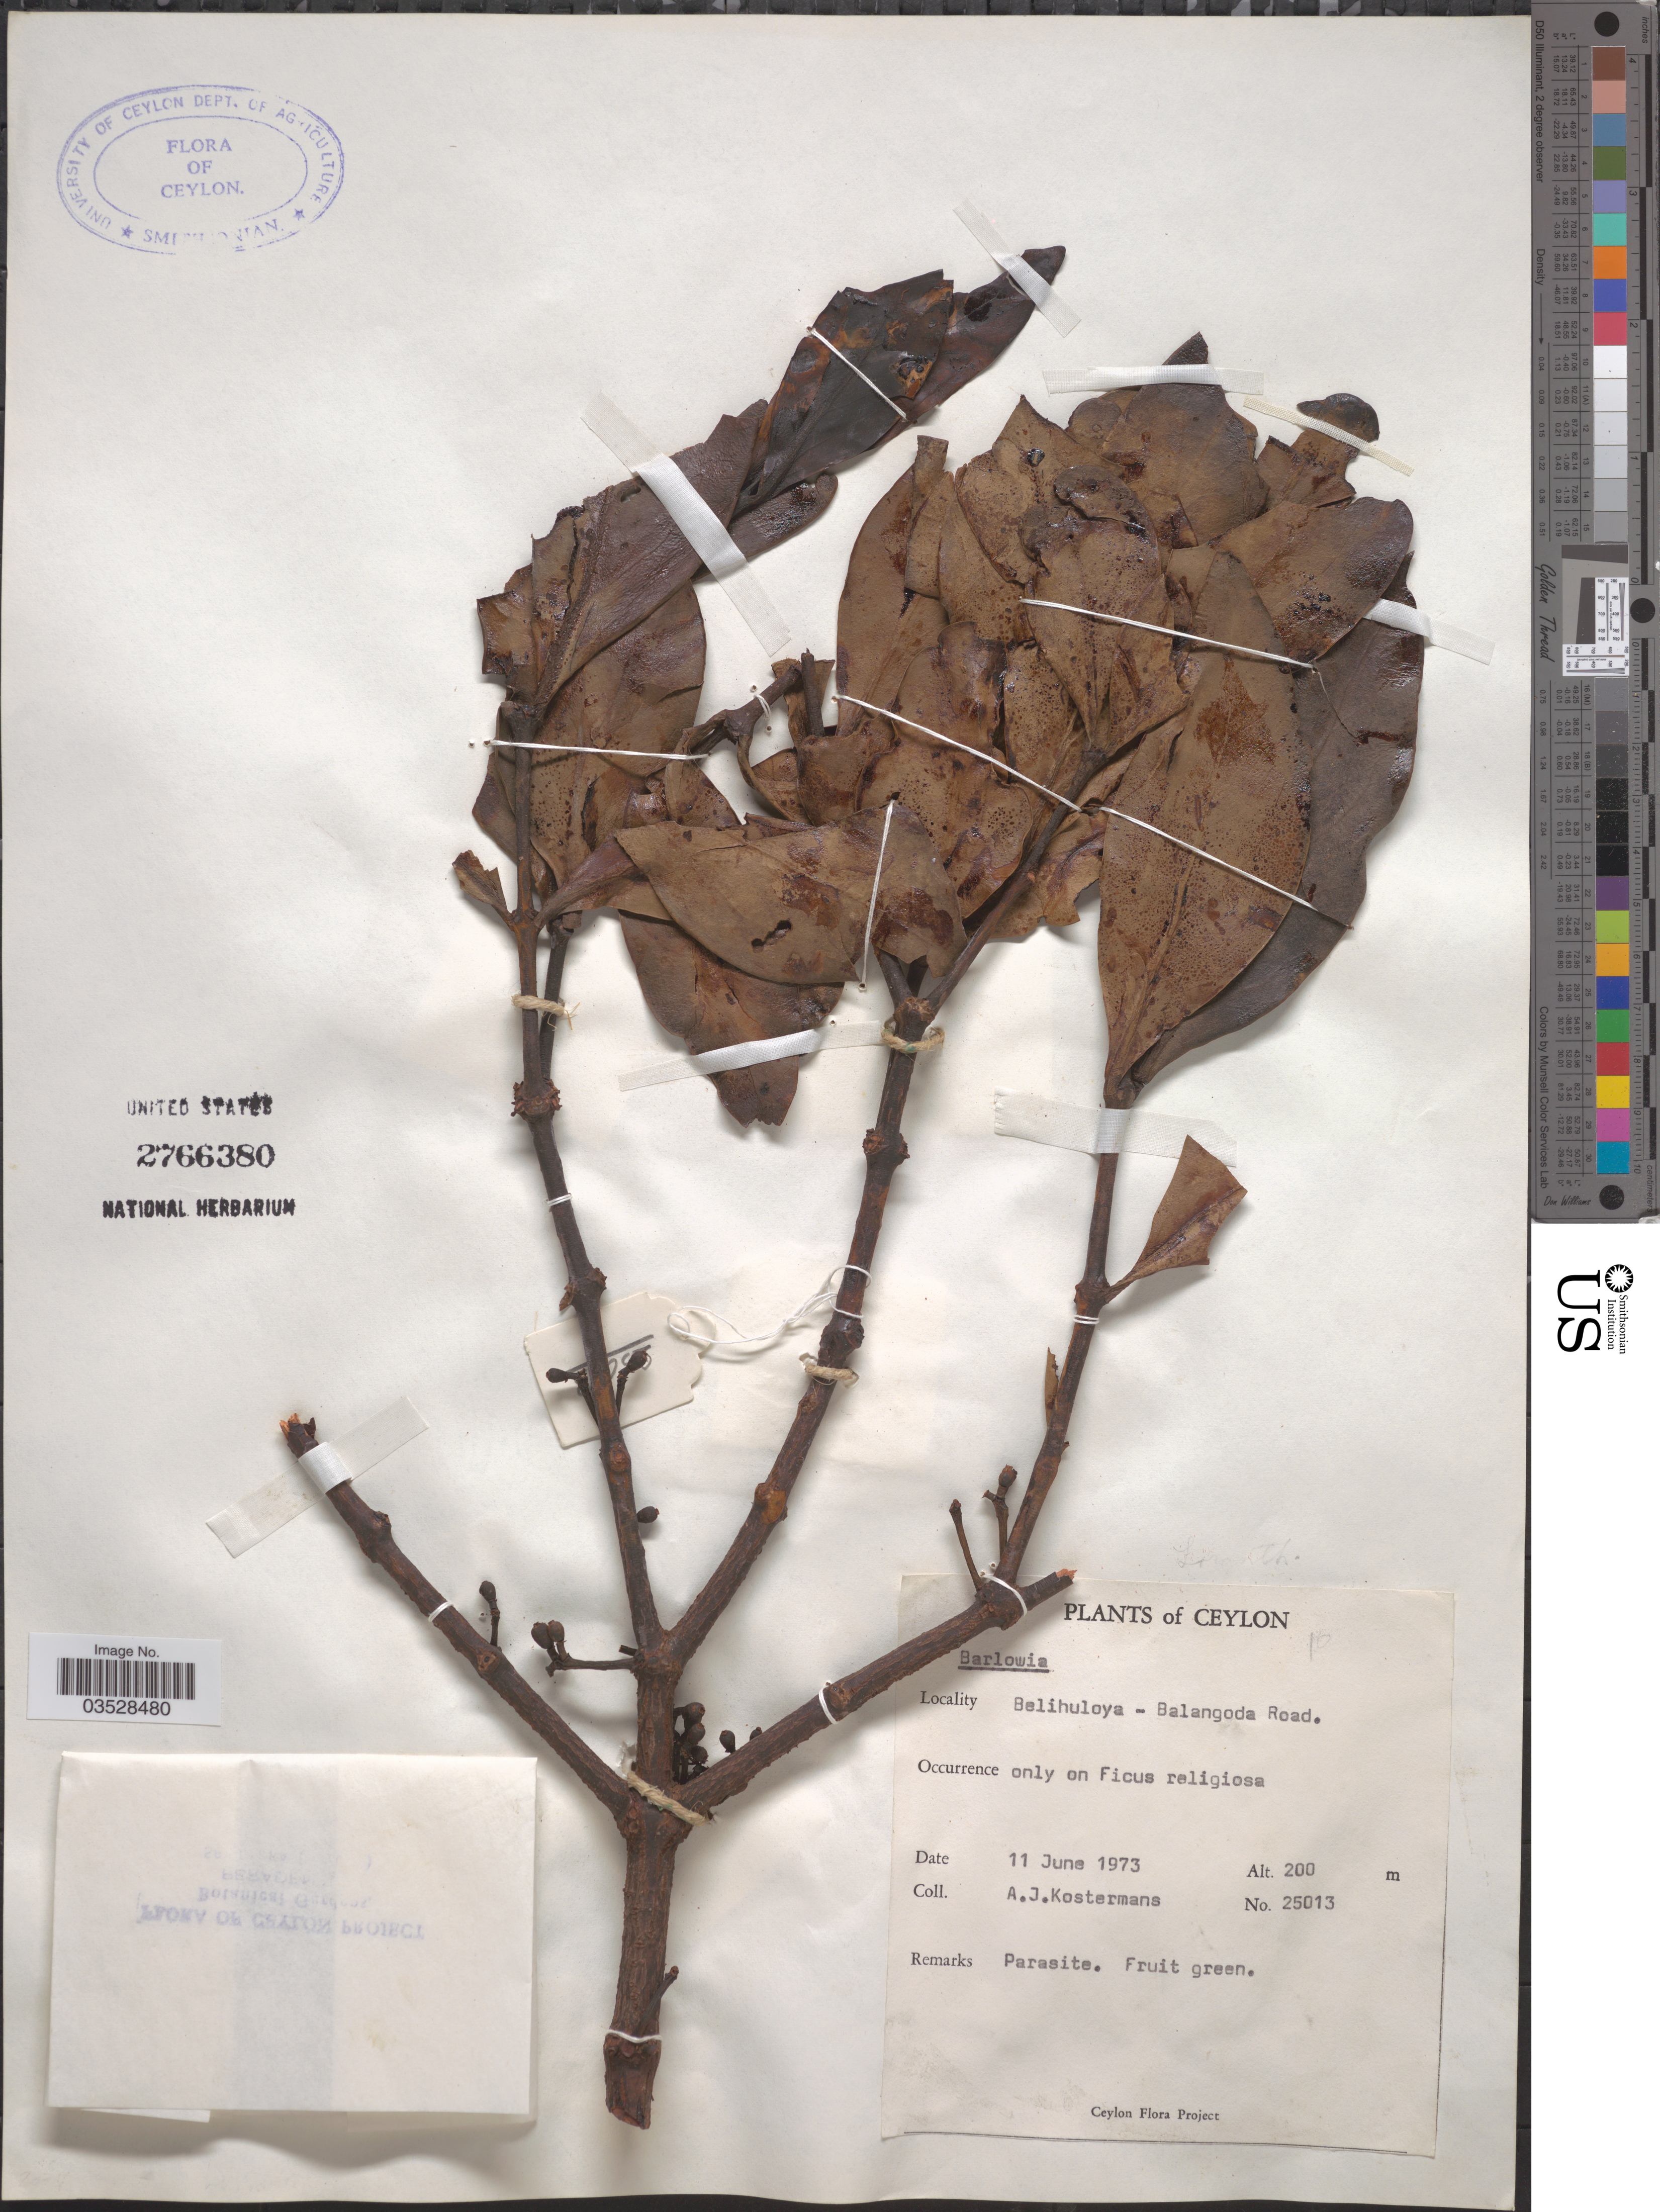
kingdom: Plantae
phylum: Tracheophyta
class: Magnoliopsida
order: Santalales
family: Loranthaceae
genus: Loranthus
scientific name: Loranthus sp.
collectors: A. J. G. Kostermans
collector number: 25013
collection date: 1973-06-11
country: Sri Lanka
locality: Ceylon. Belihuloya-Balangoda Road.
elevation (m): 200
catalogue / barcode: US 2766380